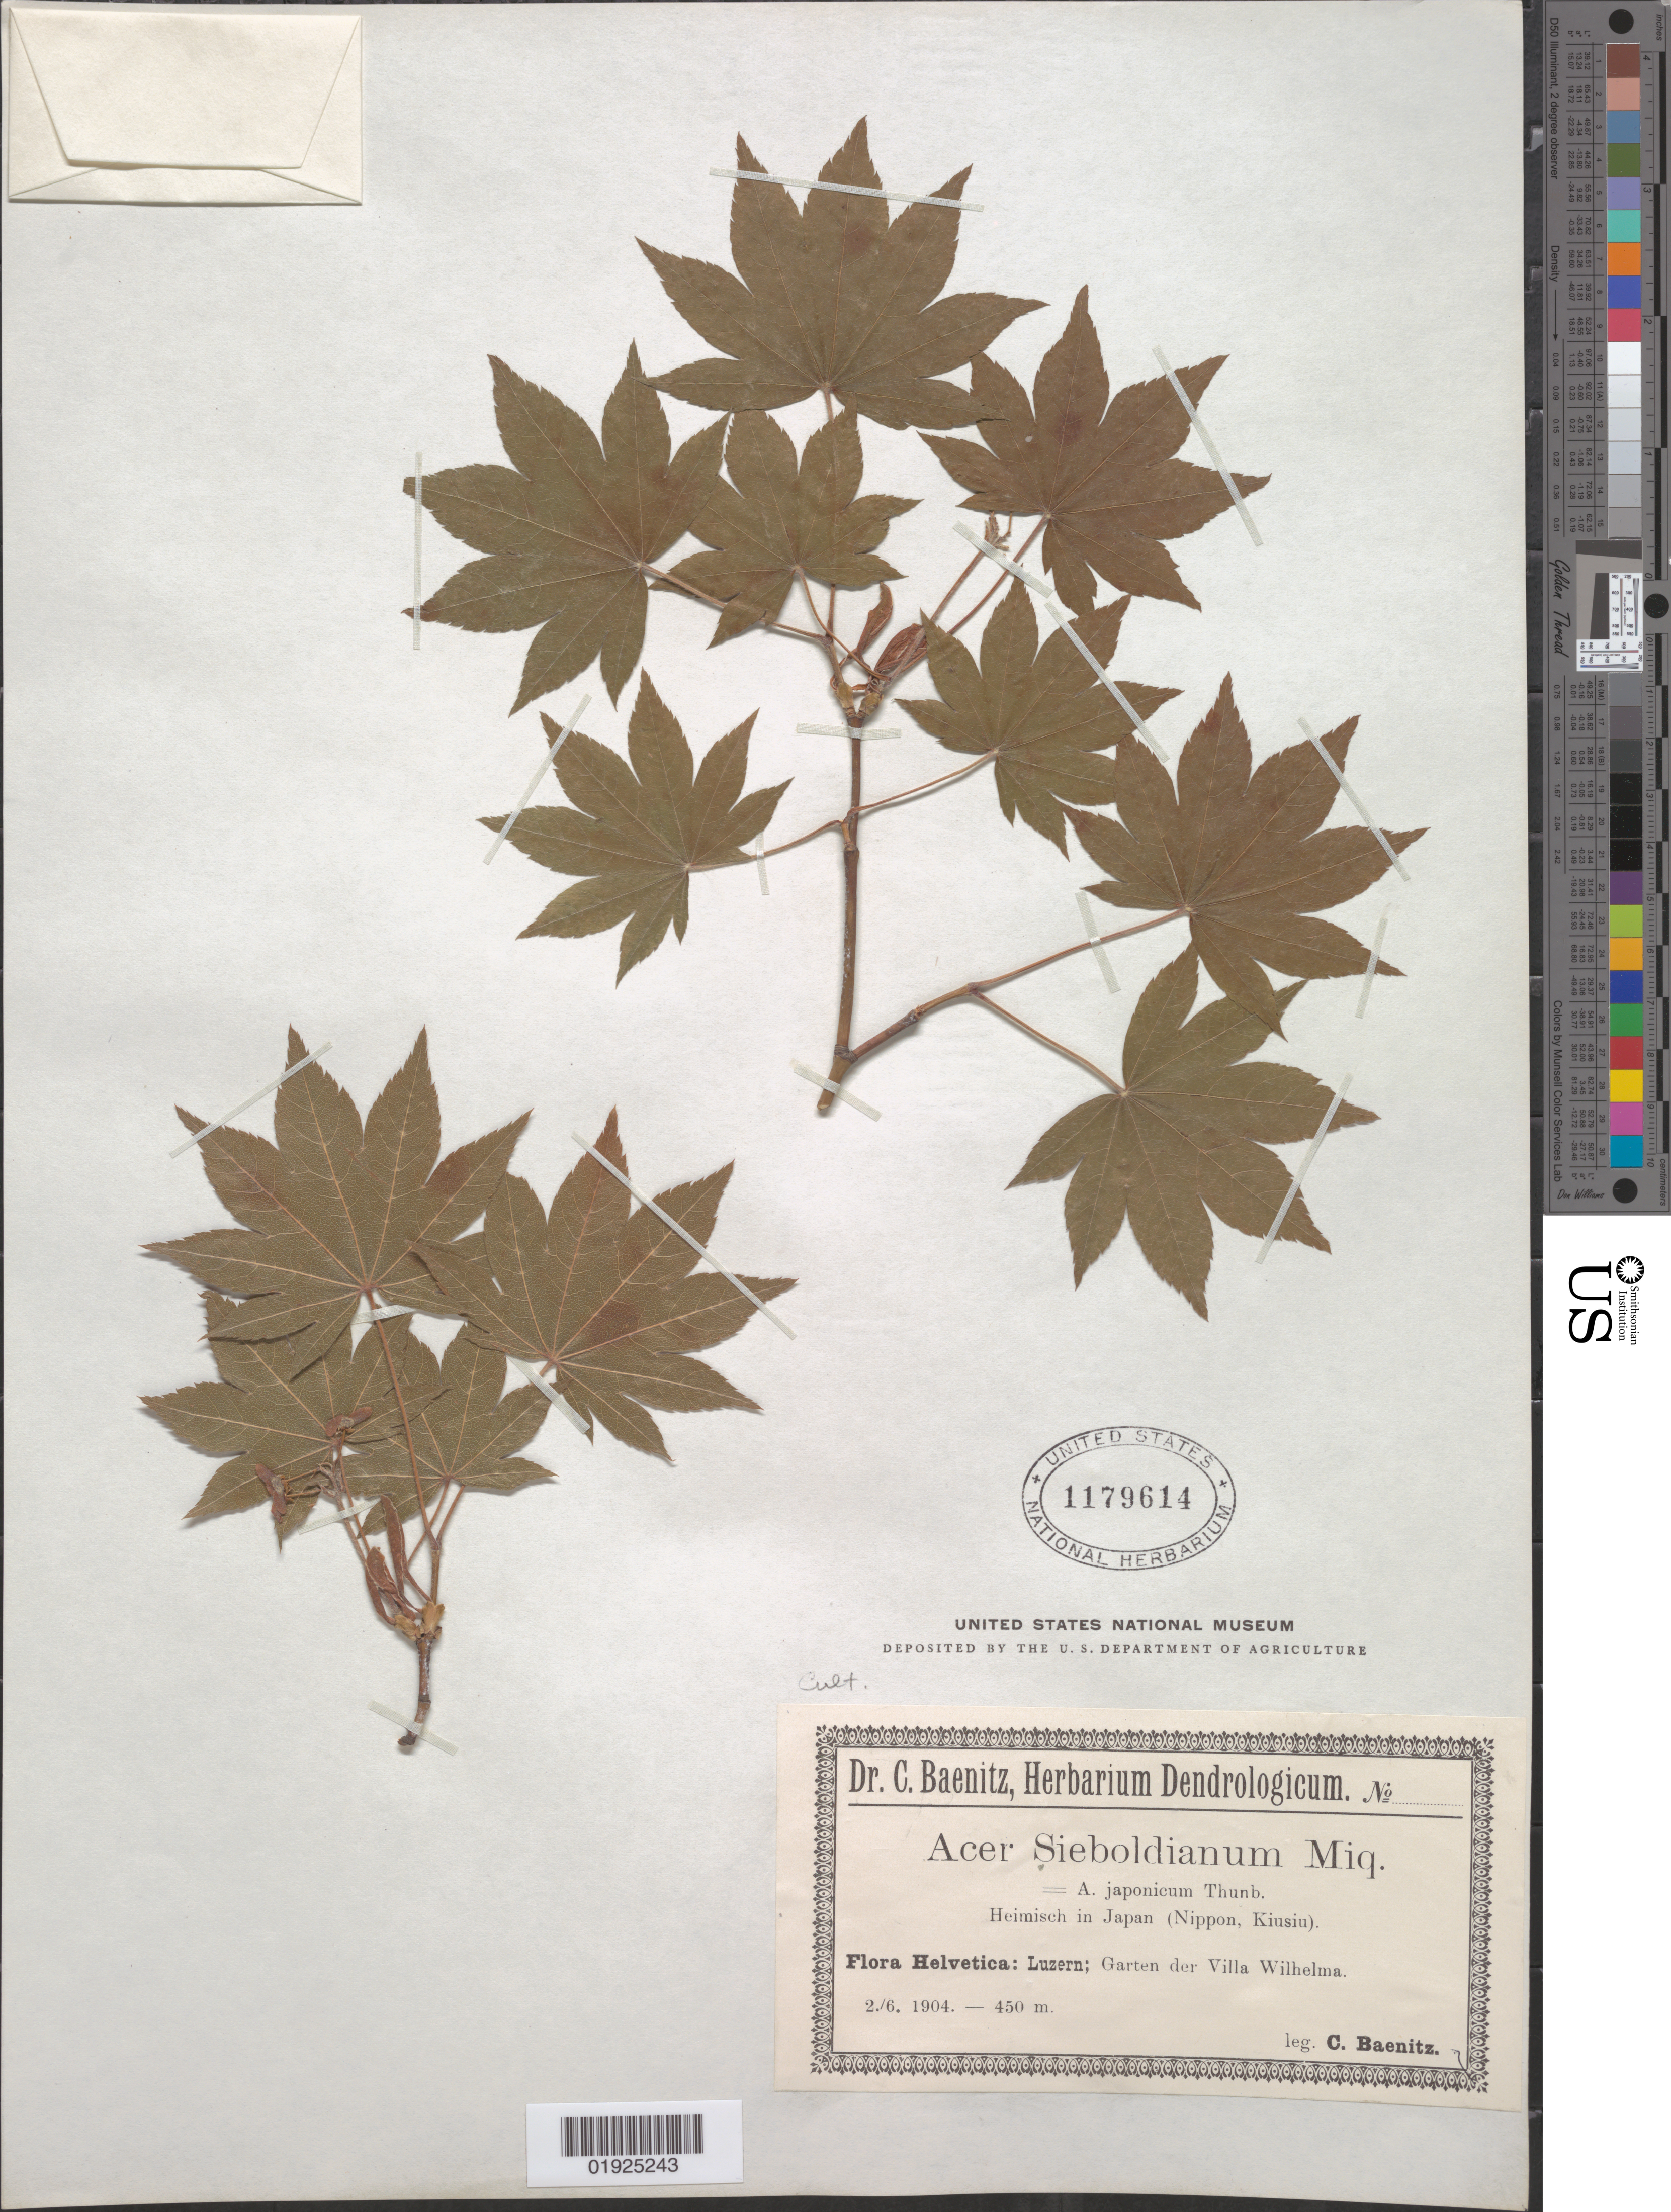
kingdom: Plantae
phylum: Tracheophyta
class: Magnoliopsida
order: Sapindales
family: Sapindaceae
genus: Acer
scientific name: Acer sieboldianum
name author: Miq.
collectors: C. G. Baenitz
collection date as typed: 2,/6. 1904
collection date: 1904-06-02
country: Switzerland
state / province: Lucerne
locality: Flora Helvetica: Luzern; Garten der Villa Wilhelma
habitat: Garden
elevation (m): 450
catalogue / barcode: US 1179614